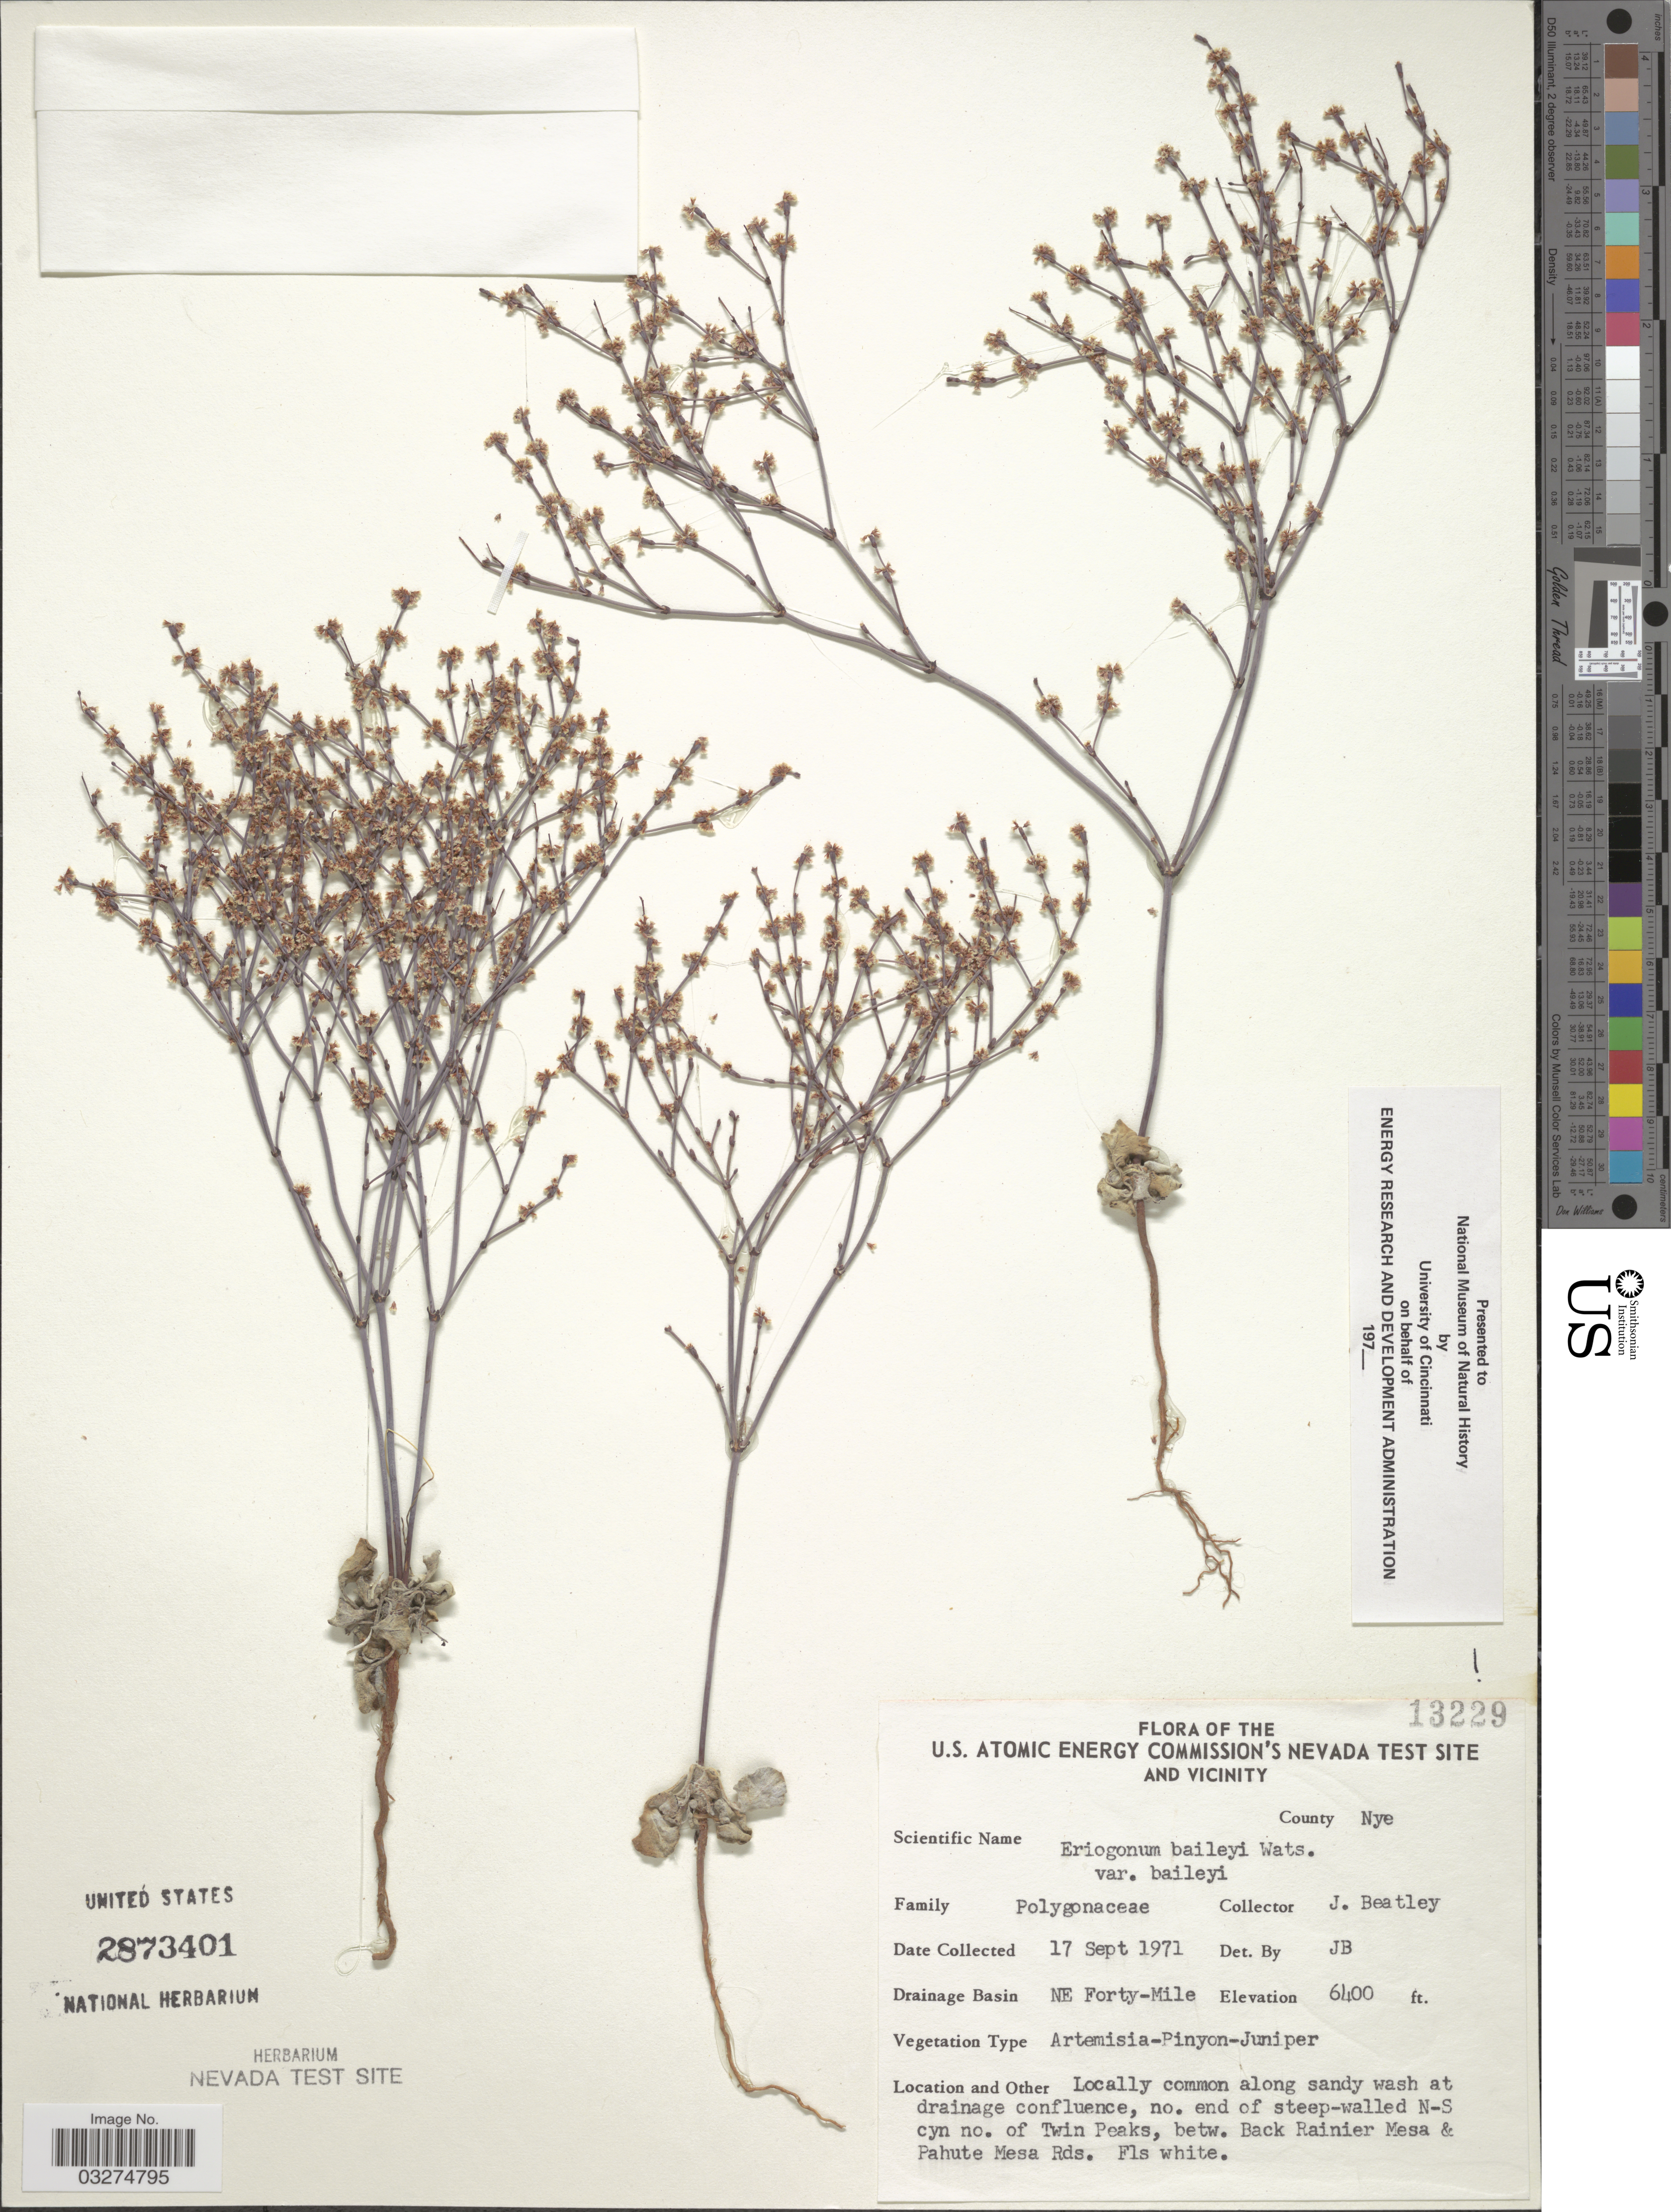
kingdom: Plantae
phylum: Tracheophyta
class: Magnoliopsida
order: Caryophyllales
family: Polygonaceae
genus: Eriogonum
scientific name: Eriogonum baileyi var. baileyi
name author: S. Watson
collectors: J. C. Beatley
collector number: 13229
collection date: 1971-09-17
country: United States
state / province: Nevada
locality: U.S. Atomic Energy Commission's Nevada Test Site and Vicinity. County Nye. Drainage Basin NE Forty-Mile. Along wash at drainage confluence, no. end of steep-walled N-S cyn no. of Twin Peaks, betw. Black Rainier Mesa & Pahute Mesa Rds.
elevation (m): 1951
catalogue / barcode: US 2873401